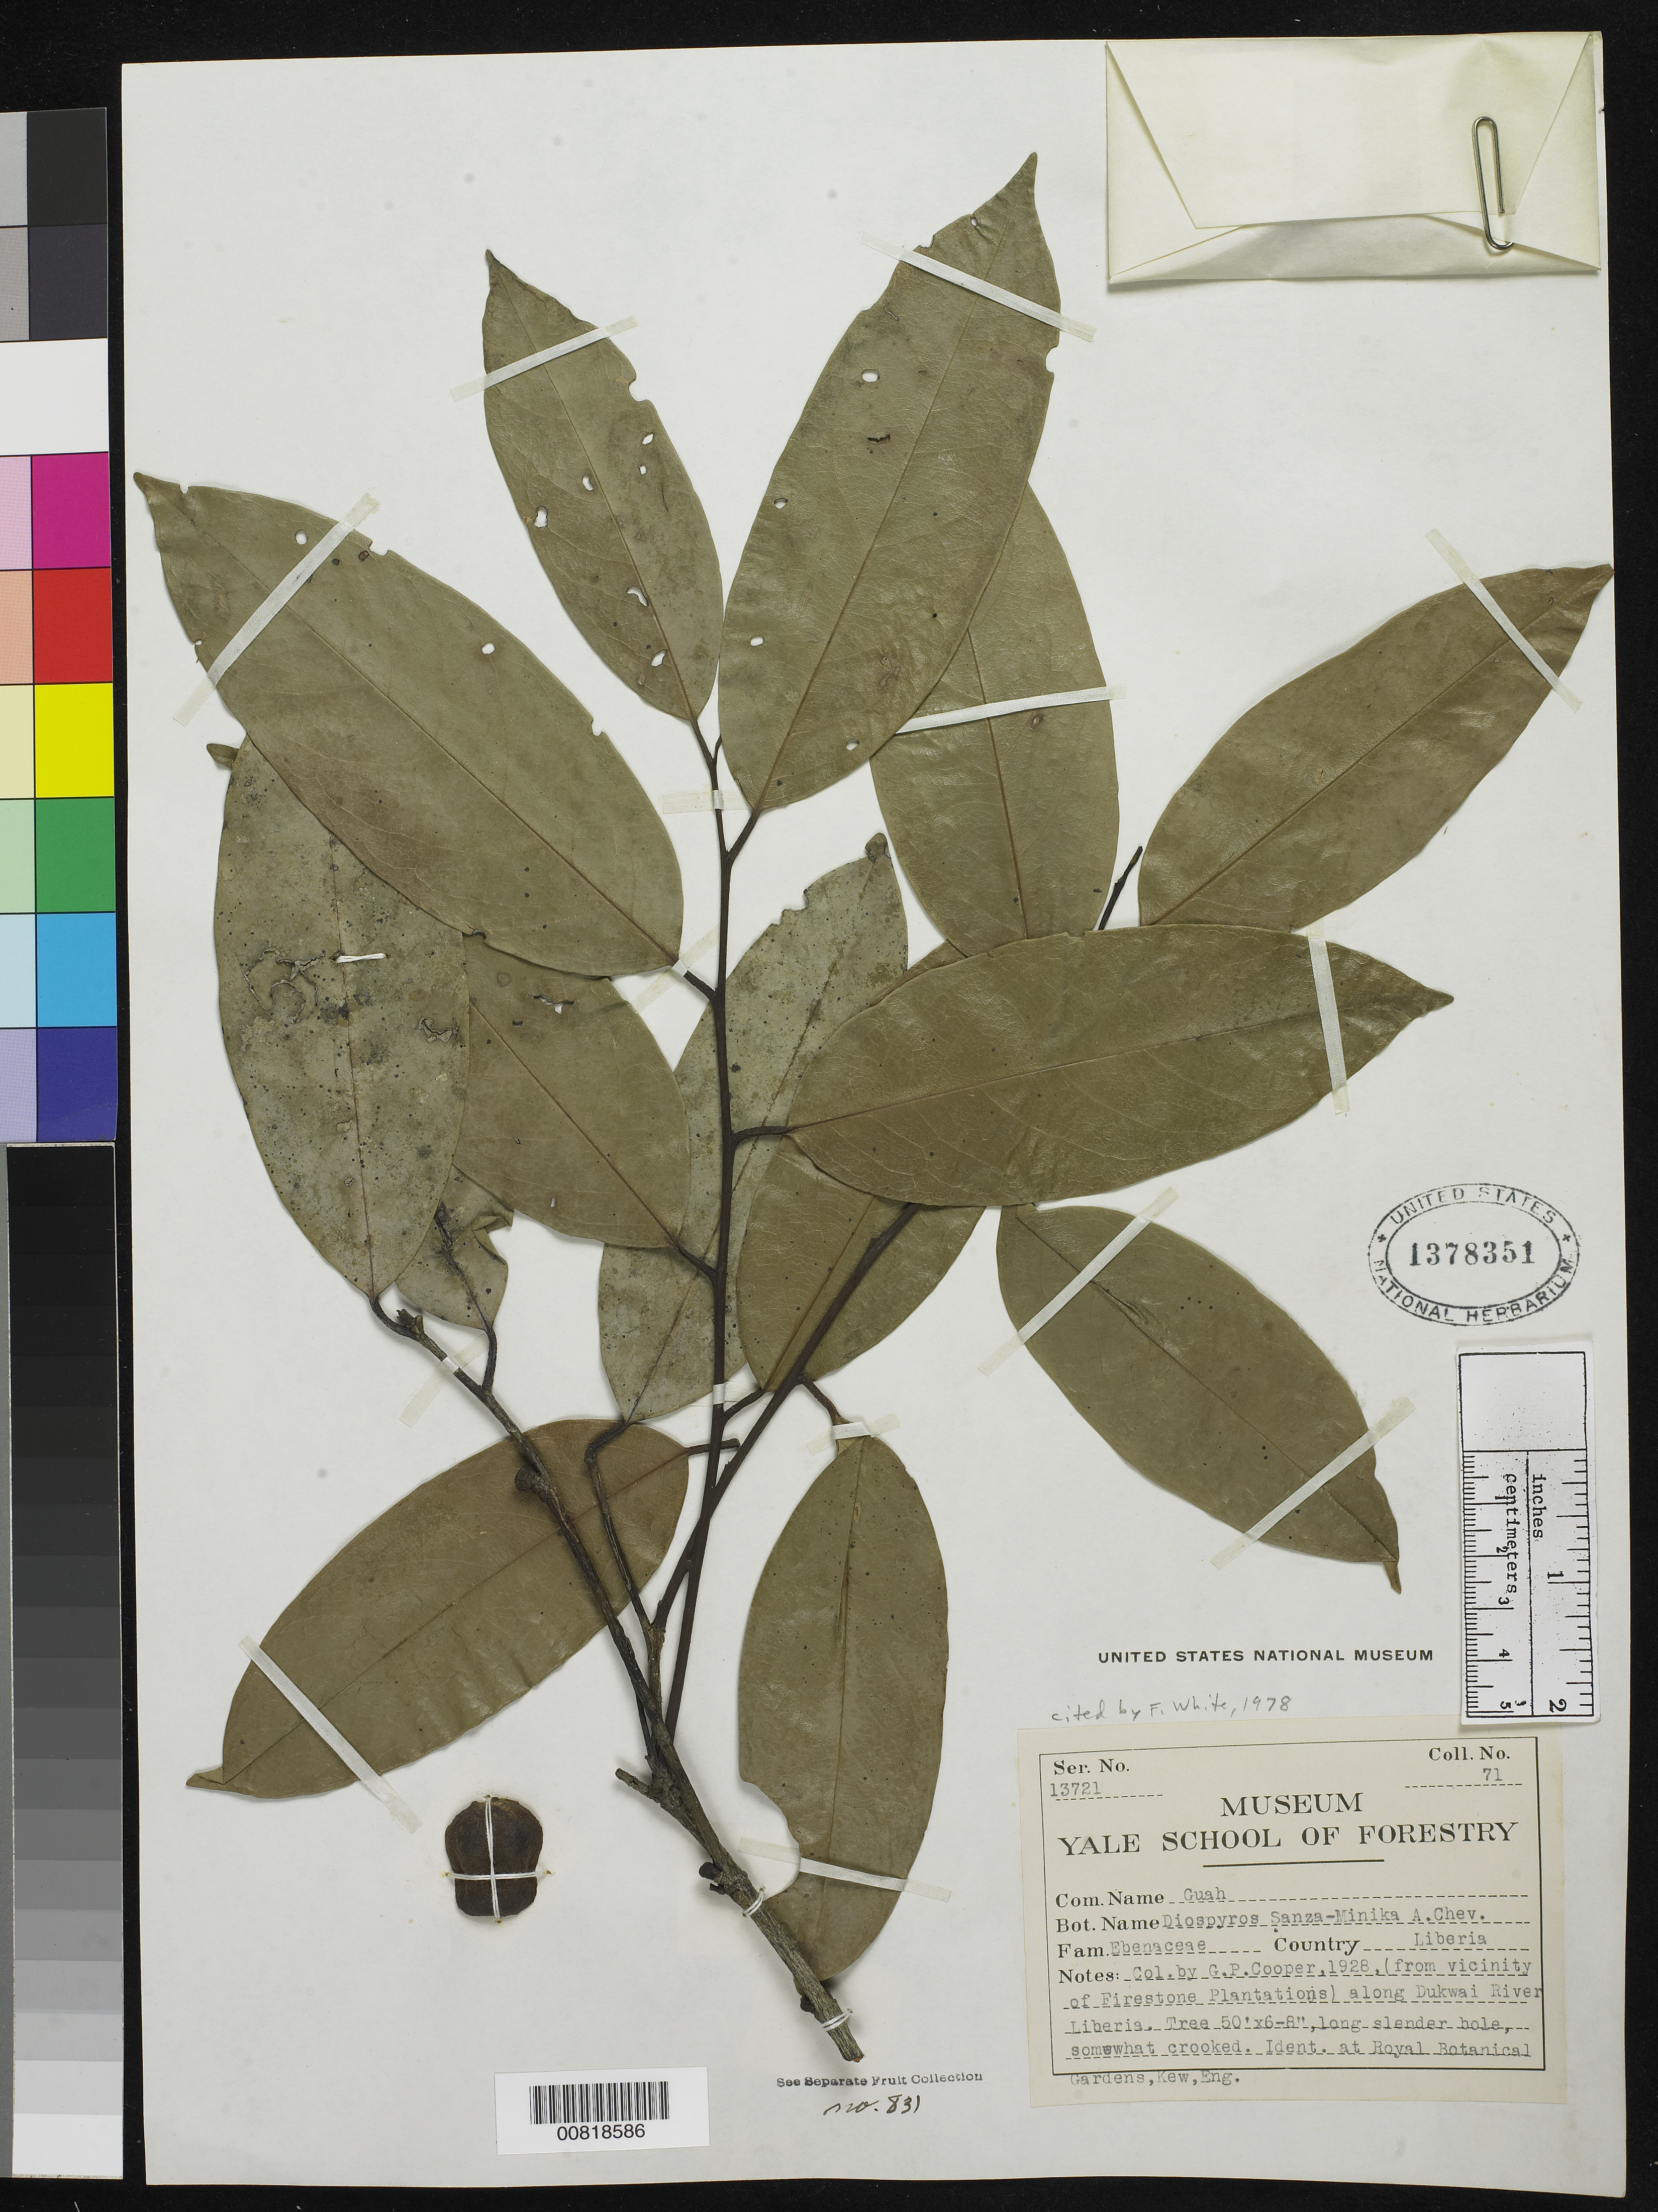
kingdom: Plantae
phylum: Tracheophyta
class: Magnoliopsida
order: Ericales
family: Ebenaceae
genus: Diospyros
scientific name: Diospyros sanza-minika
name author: A. Chev.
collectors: G. Cooper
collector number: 71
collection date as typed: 1928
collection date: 1928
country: Liberia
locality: (near Firestone Plantations) along Dukwai River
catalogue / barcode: US 1378351